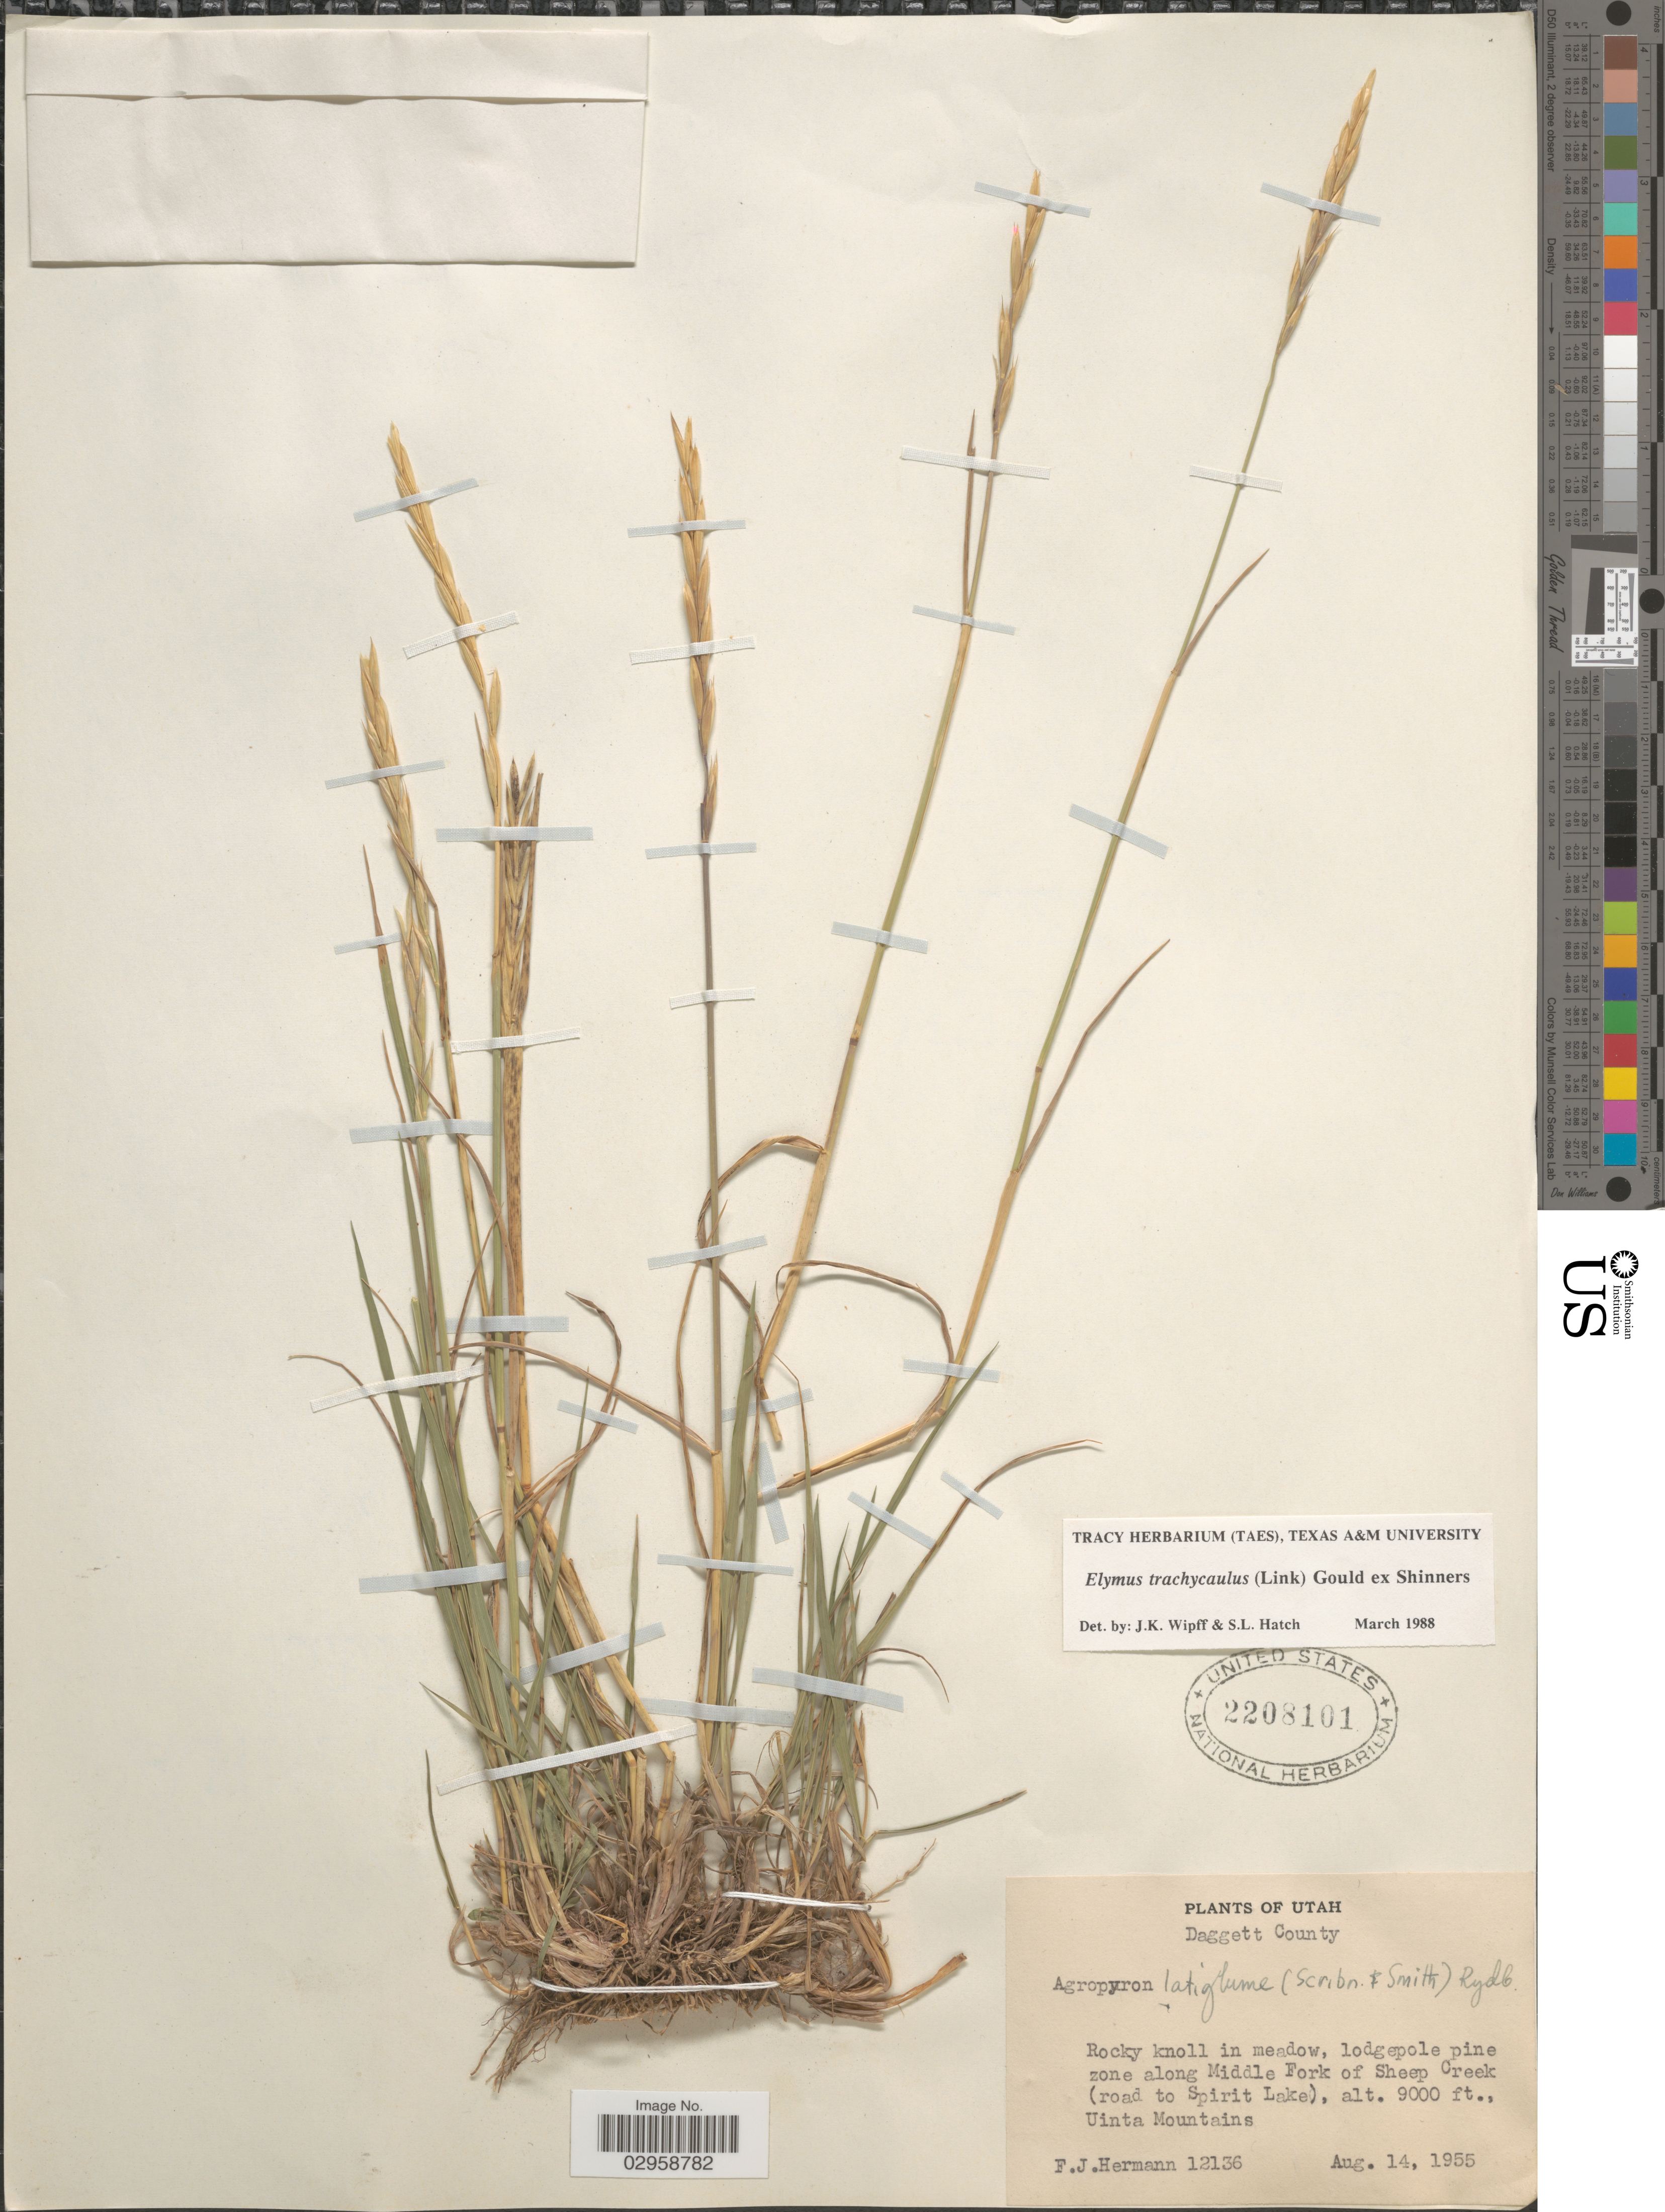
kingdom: Plantae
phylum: Tracheophyta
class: Liliopsida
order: Poales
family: Poaceae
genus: Elymus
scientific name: Elymus trachycaulus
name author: (Link) Gould ex Shinners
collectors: F. J. Hermann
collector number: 12136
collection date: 1955-08-14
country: United States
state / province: Utah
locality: Daggett County. Rocky knoll in meadow, lodgepole pine zone along Middle Fork of Sheep Creek (road to Spirit Lake). Uinta Mountains.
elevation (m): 2743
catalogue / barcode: US 2208101